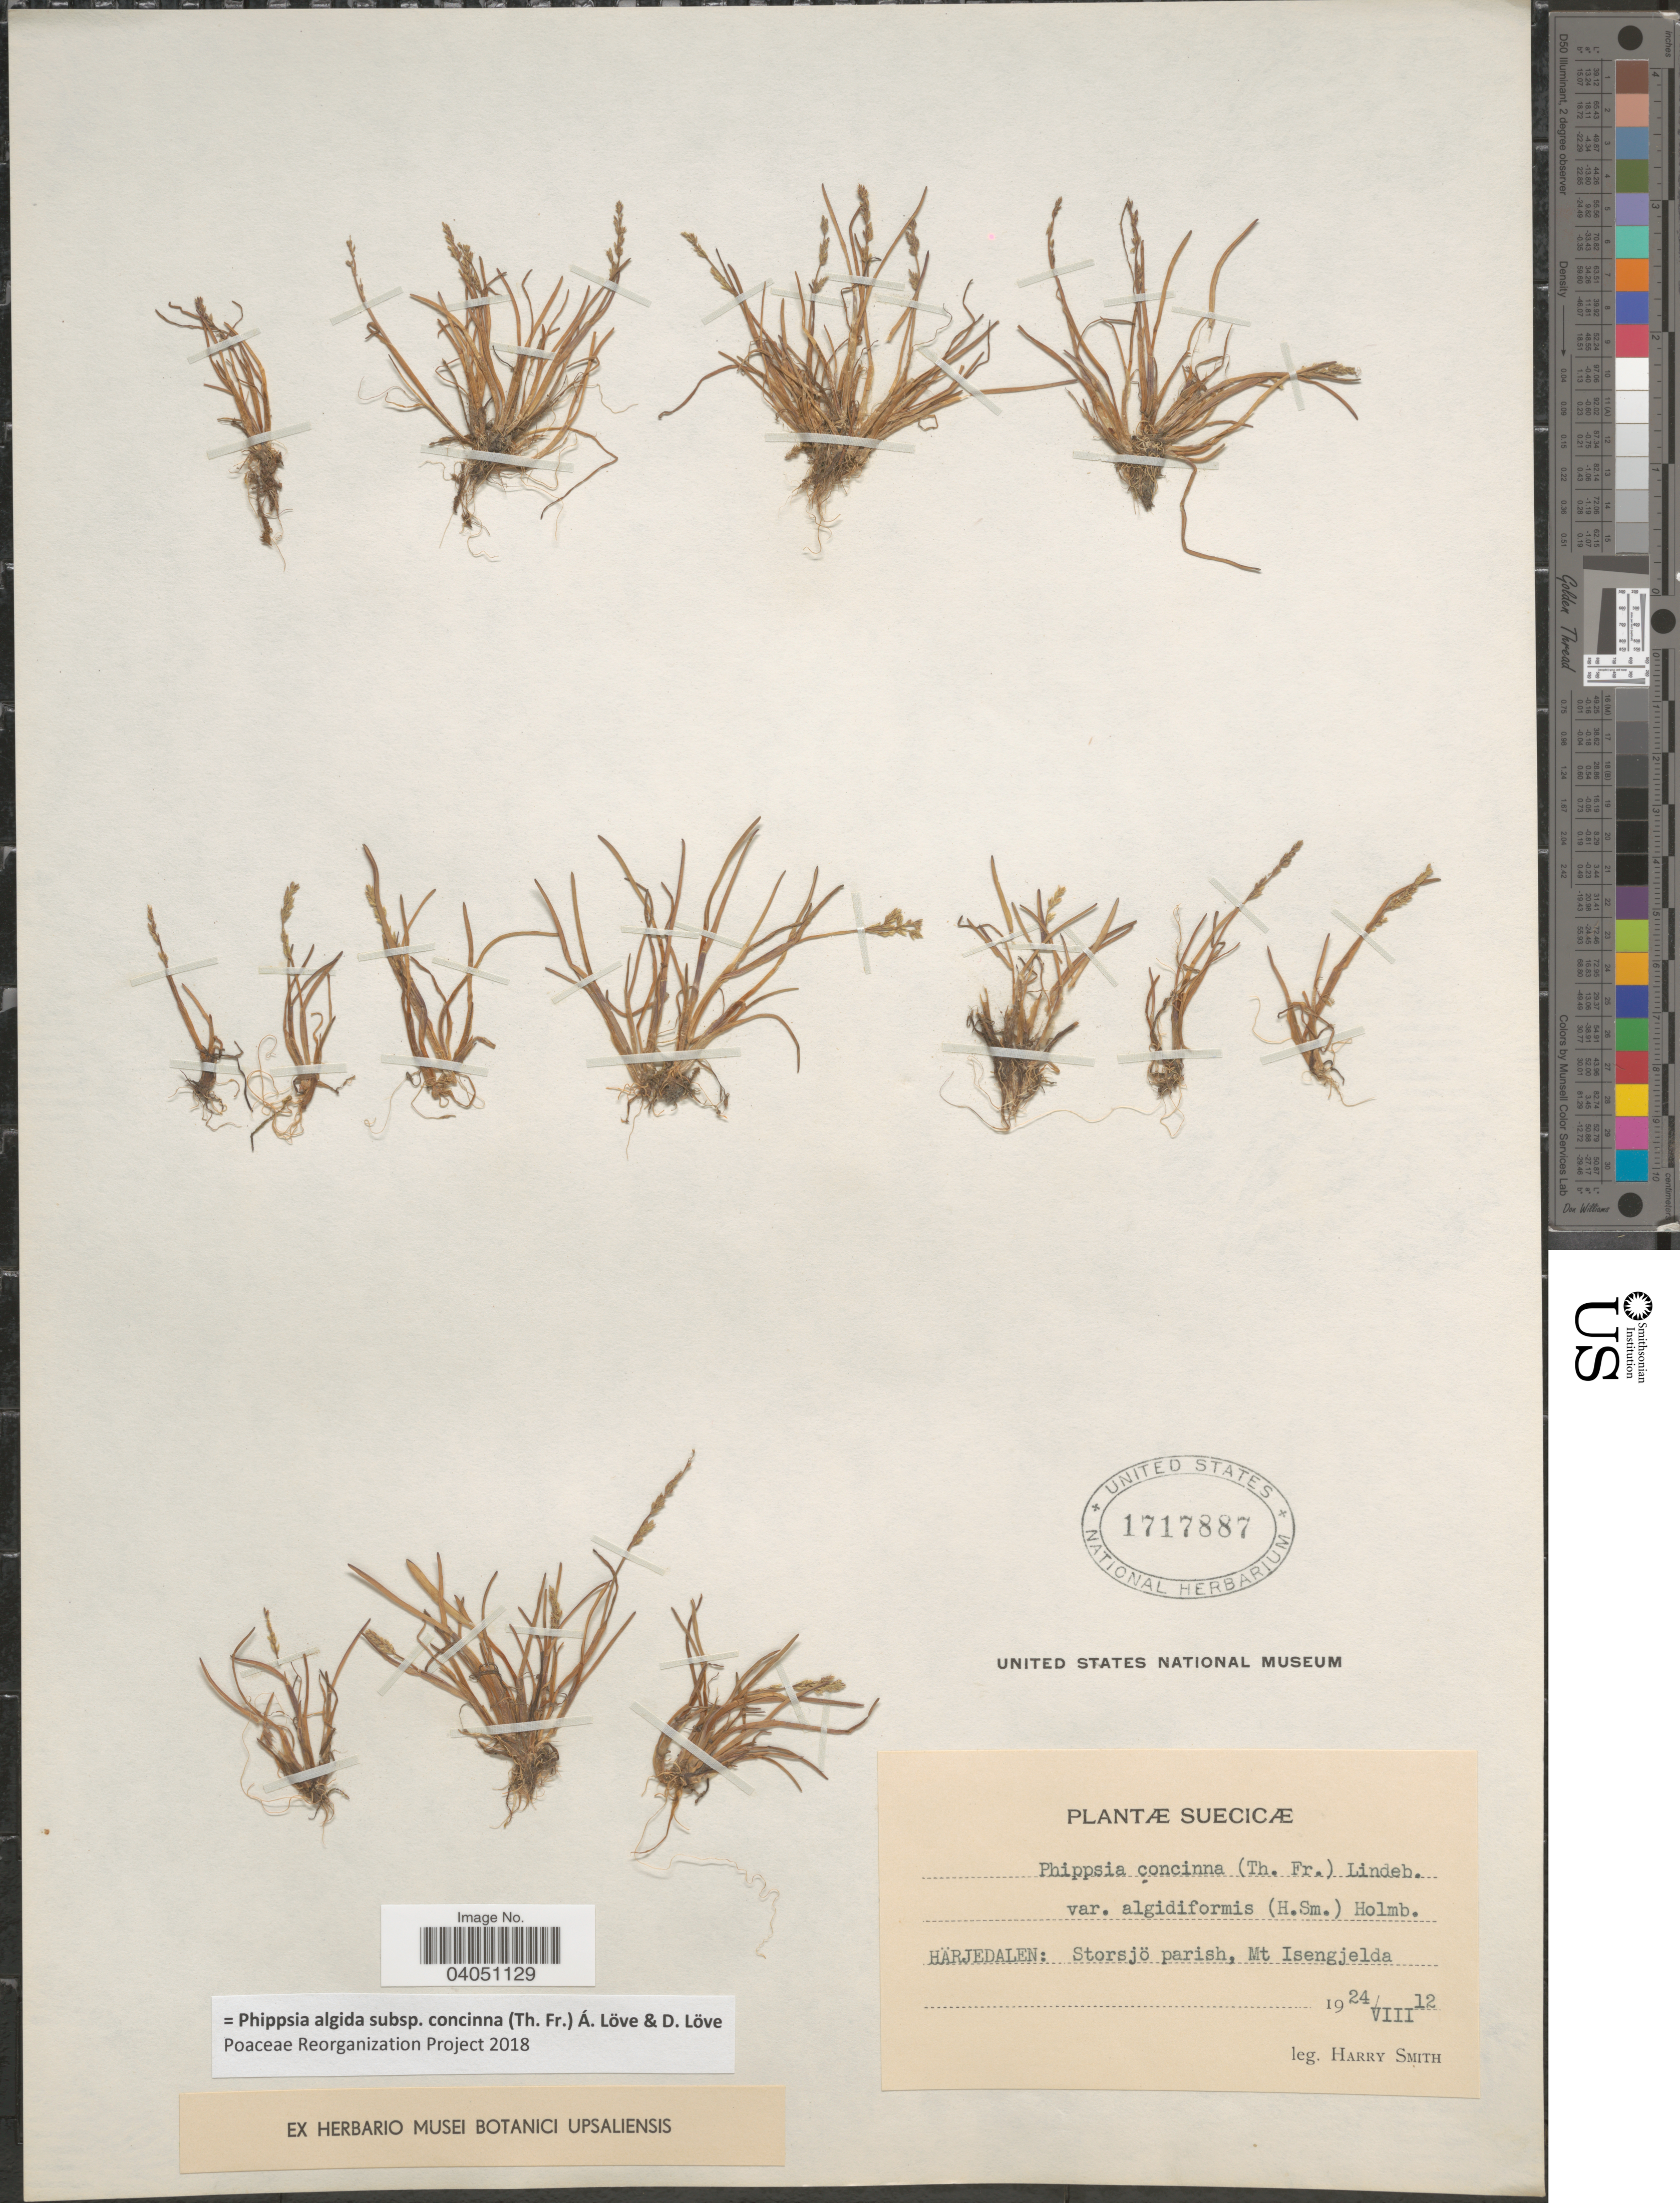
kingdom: Plantae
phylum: Tracheophyta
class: Liliopsida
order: Poales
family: Poaceae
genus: Phippsia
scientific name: Phippsia algida subsp. concinna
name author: (Th. Fr.) Á. Löve & D. Löve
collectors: H. Smith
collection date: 1924-08-12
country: Sweden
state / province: Jamtland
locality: Suecicæ. Härjedalen: Storsjö parish, Mt Isengjelda.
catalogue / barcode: US 1717887